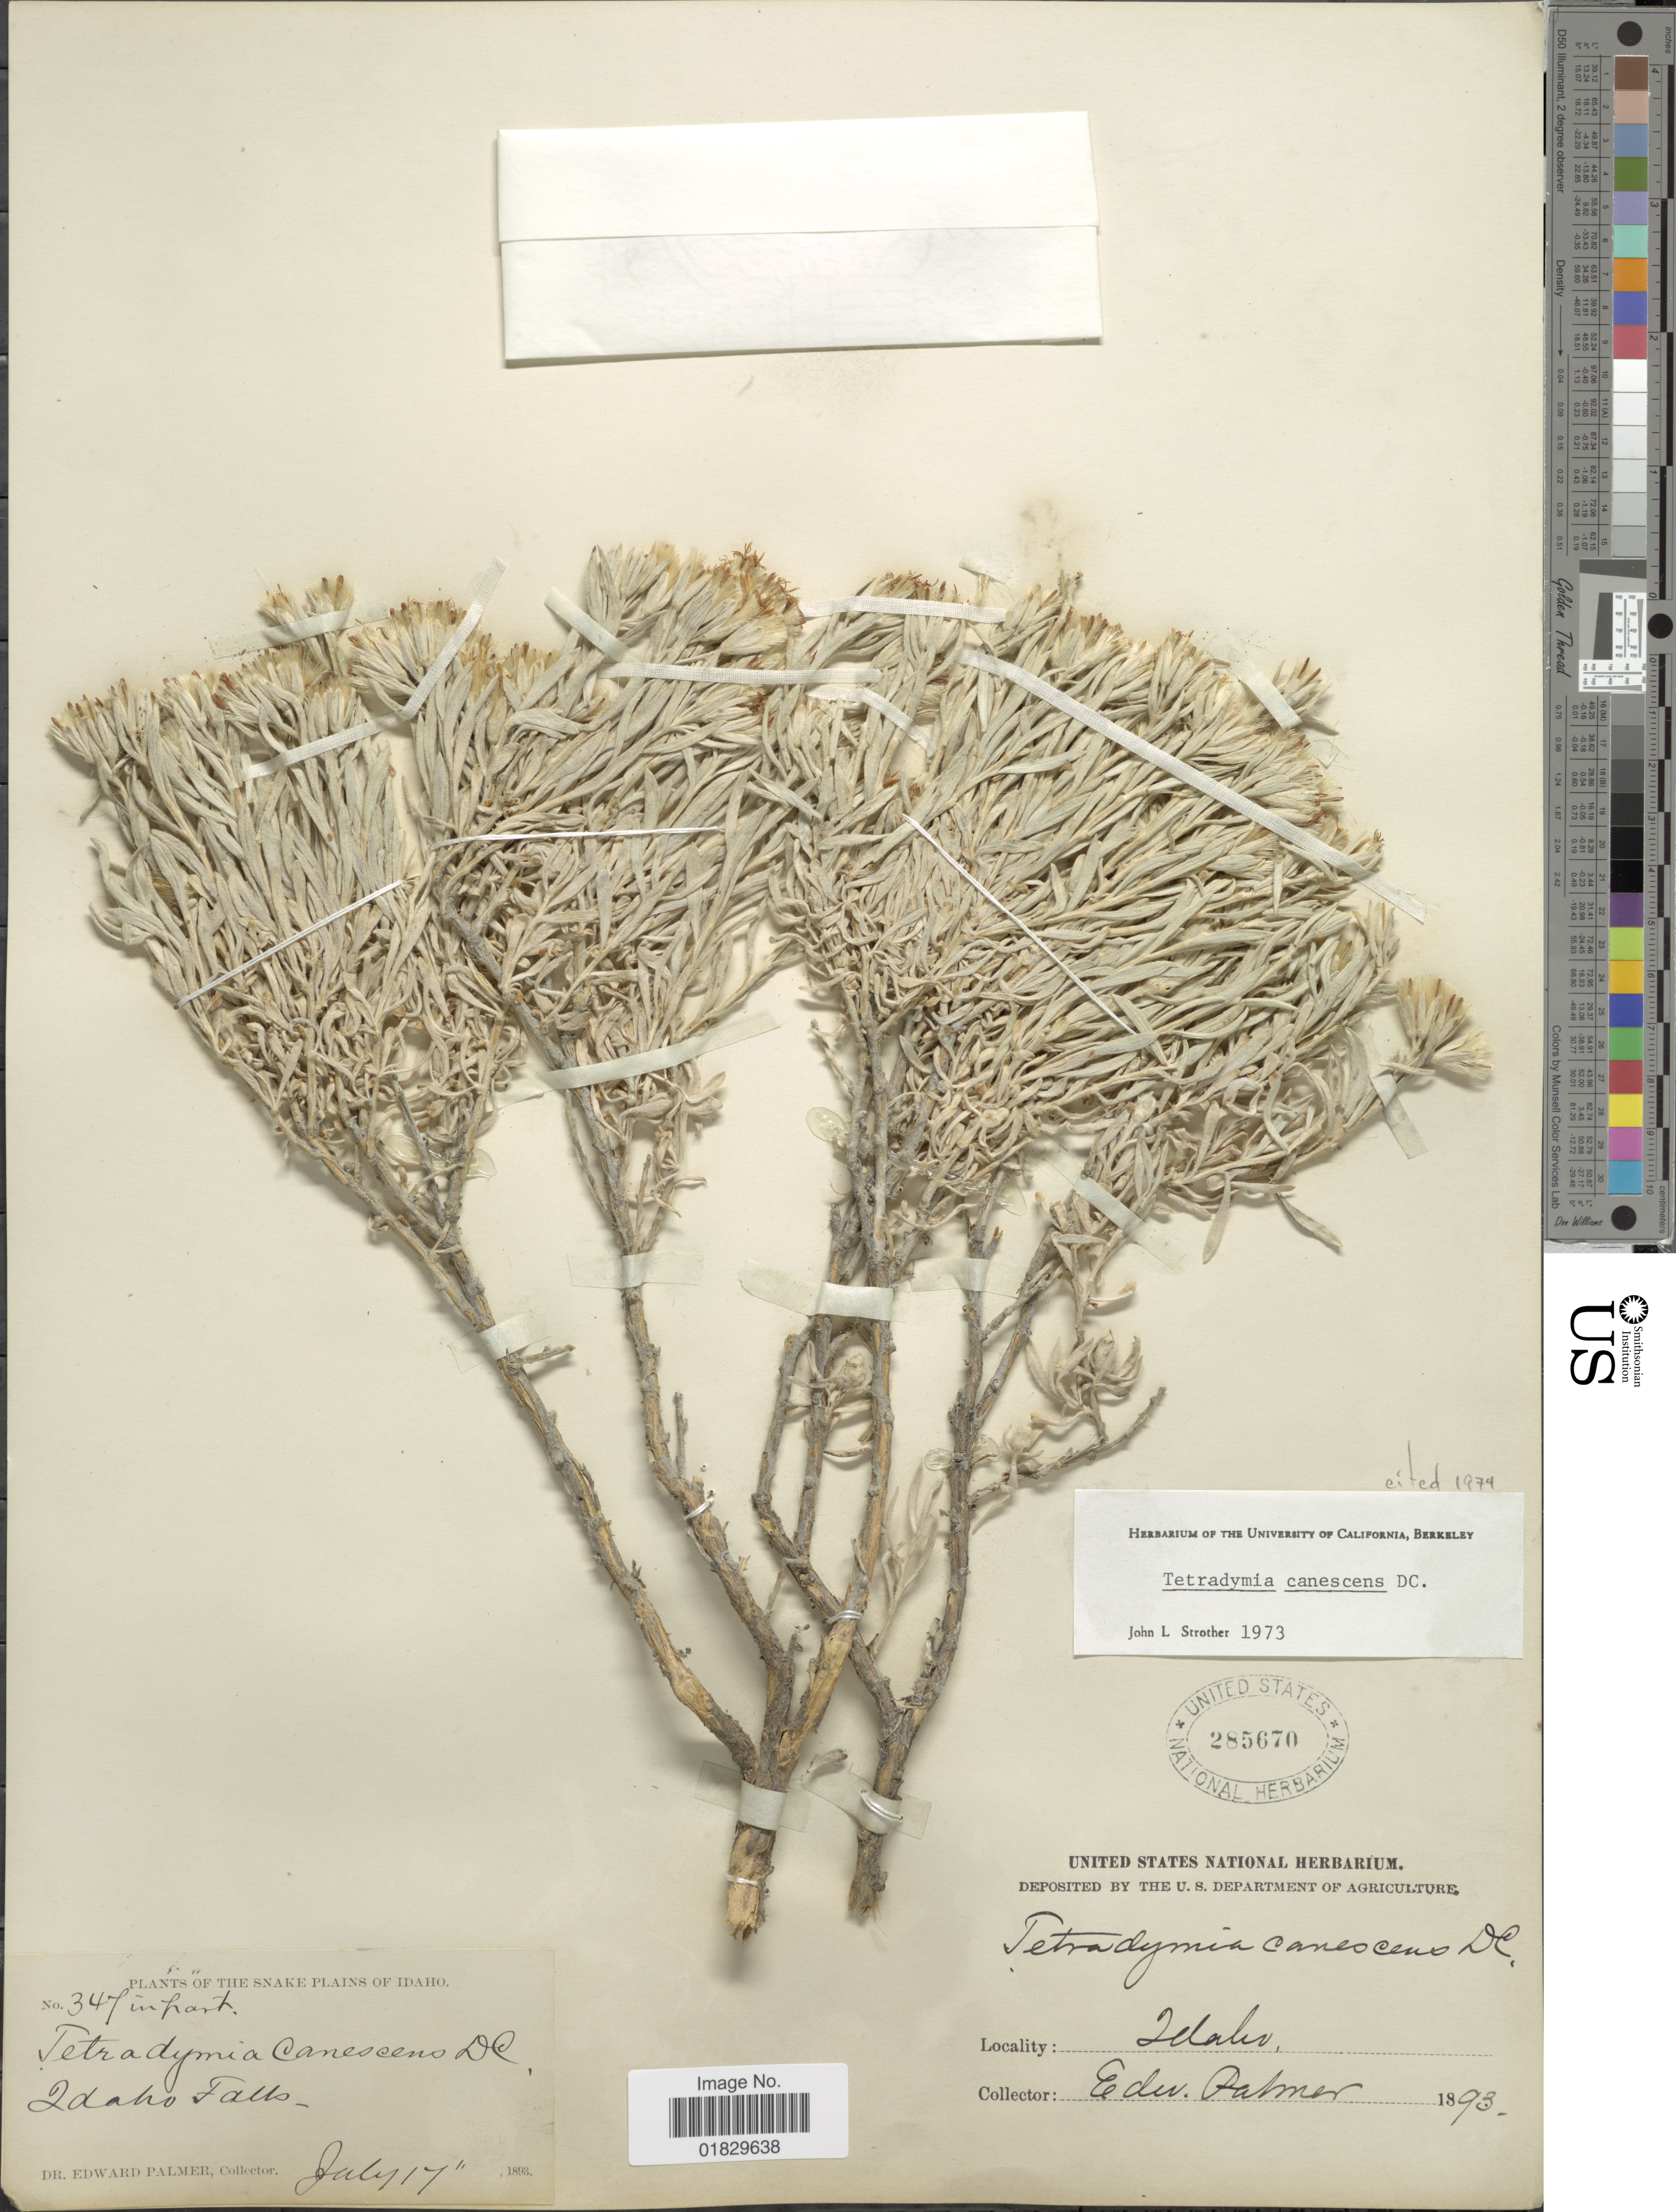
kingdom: Plantae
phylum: Tracheophyta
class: Magnoliopsida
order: Asterales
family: Asteraceae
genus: Tetradymia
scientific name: Tetradymia canescens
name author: DC.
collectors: E. Palmer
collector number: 347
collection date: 1893-07-17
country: United States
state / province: Idaho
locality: Snake Plains of Idaho. Idaho Falls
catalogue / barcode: US 285670